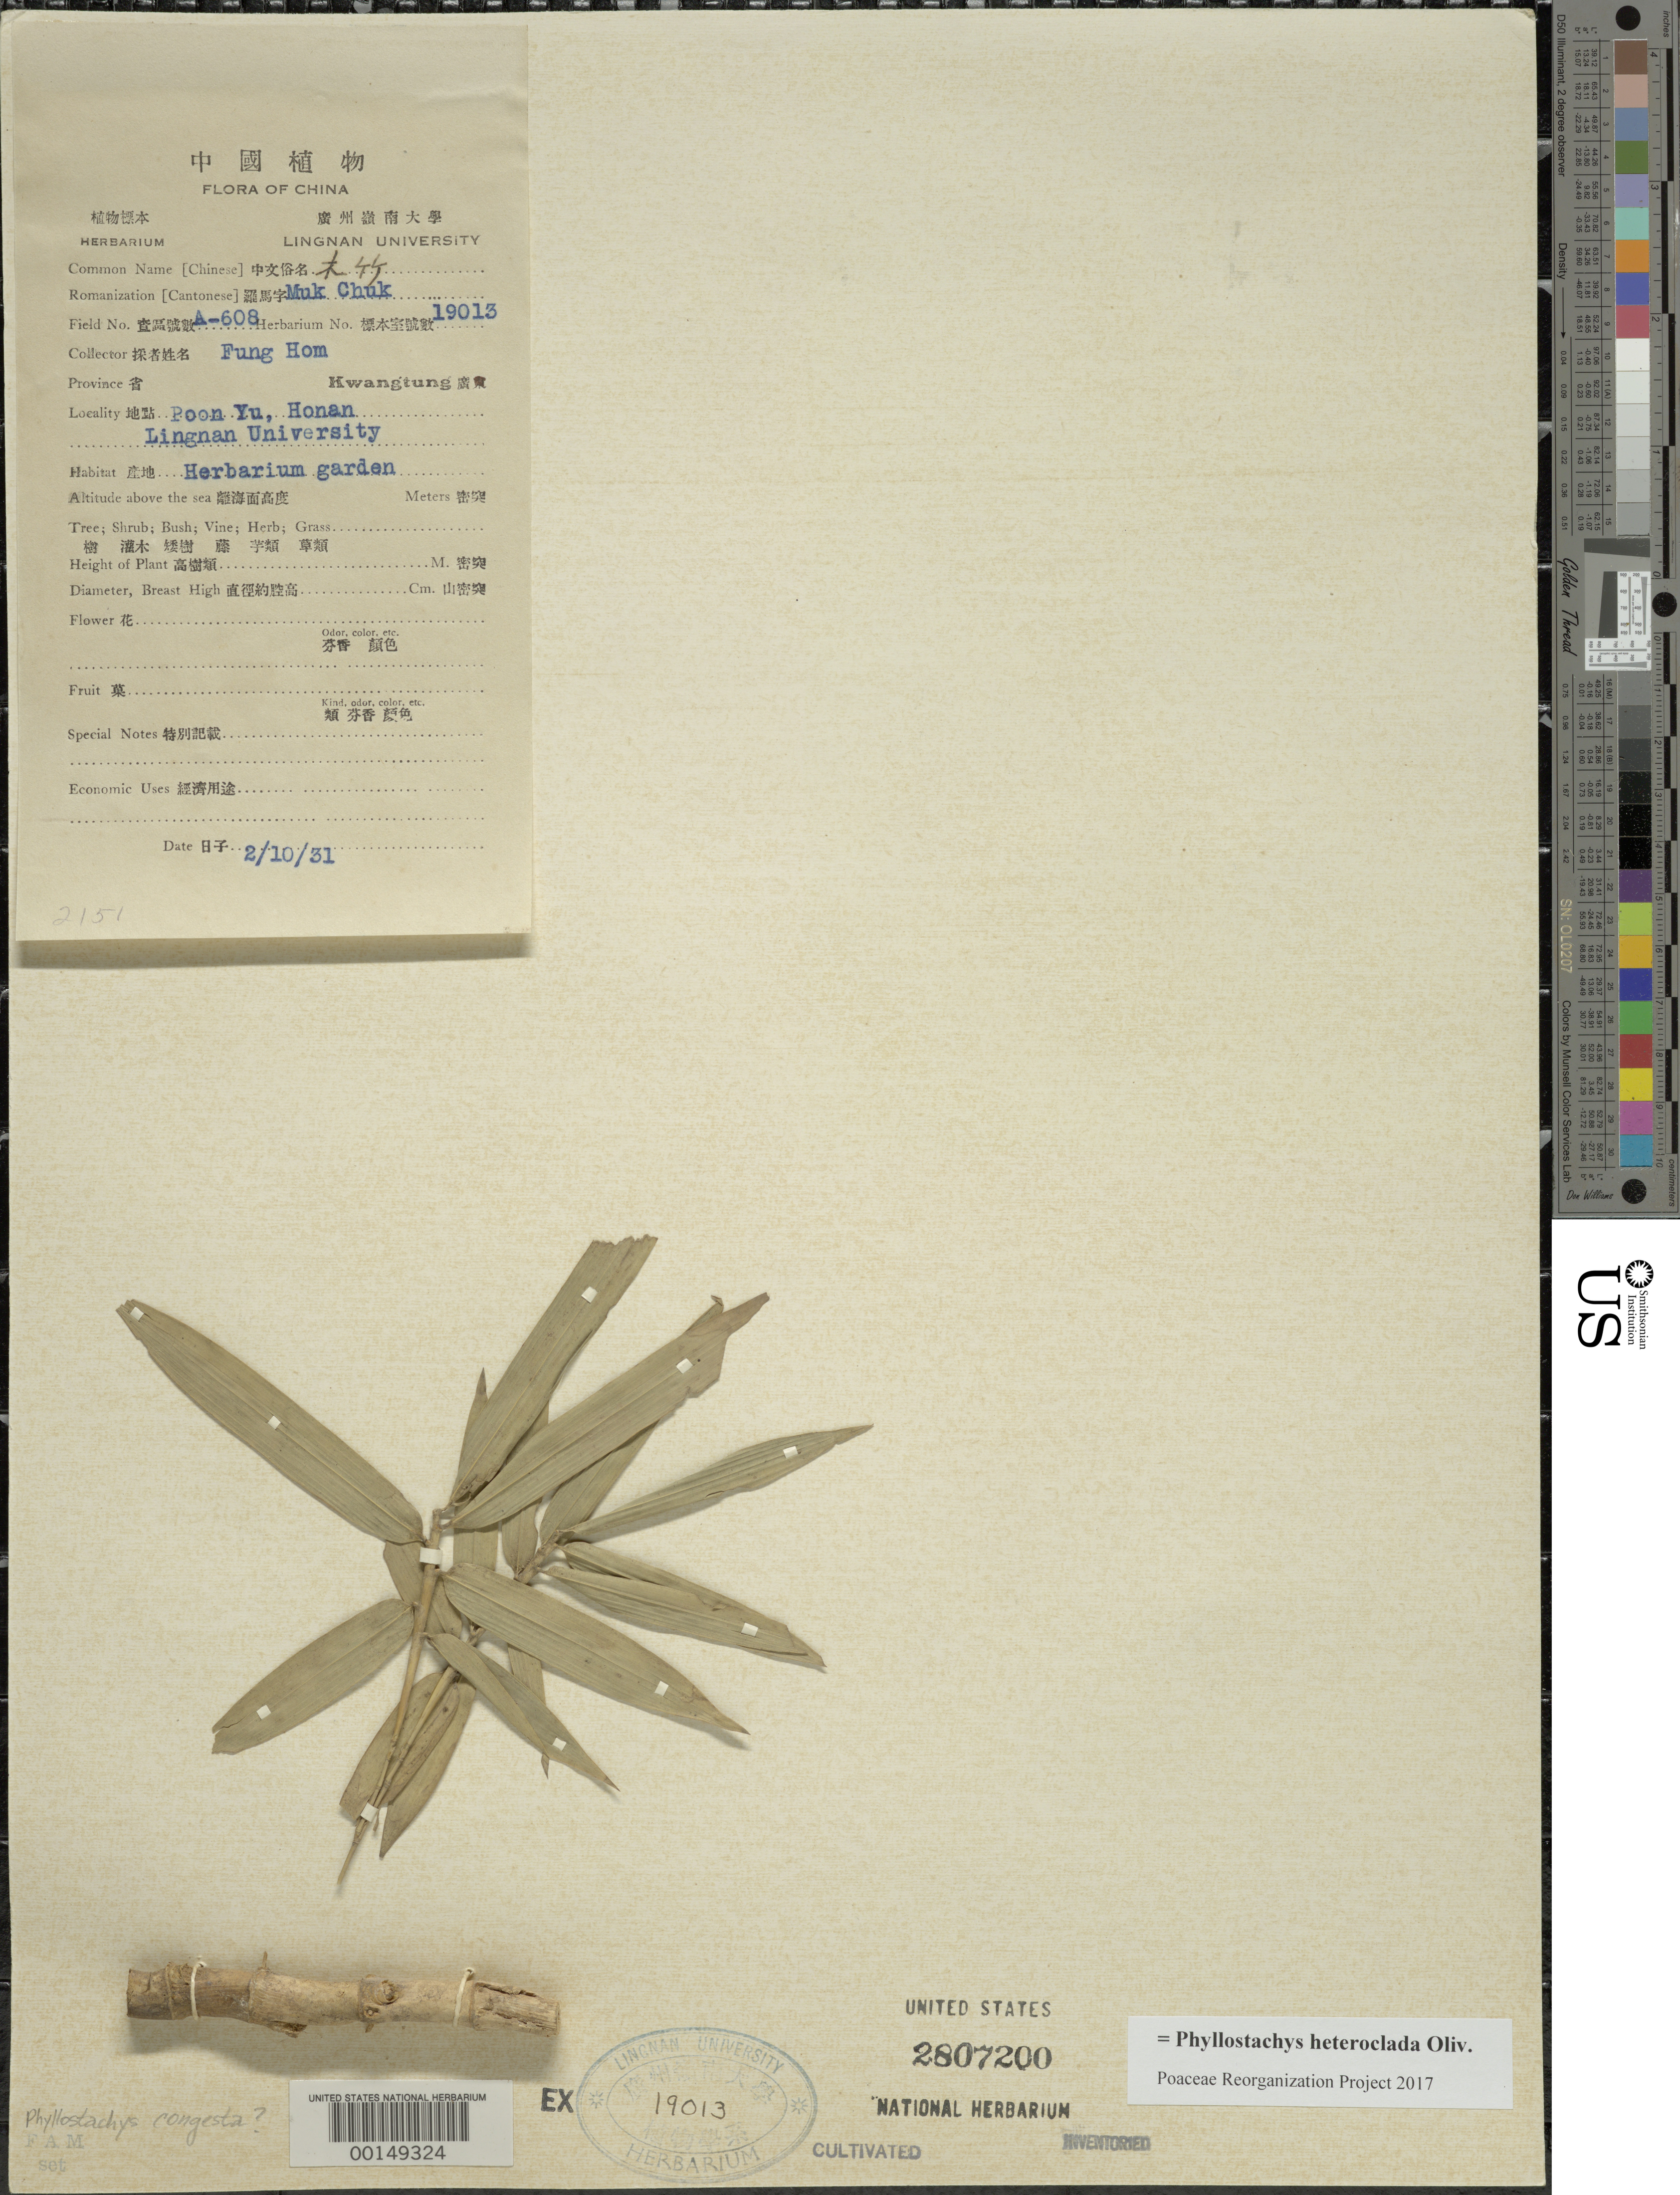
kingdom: Plantae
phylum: Tracheophyta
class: Liliopsida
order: Poales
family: Poaceae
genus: Phyllostachys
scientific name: Phyllostachys heteroclada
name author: Oliv.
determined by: Poaceae Reorganization Project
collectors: H. L. Fung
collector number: A-608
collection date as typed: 02 Oct 1931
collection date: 1931-10-02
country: China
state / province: Guangdong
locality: Lingnan university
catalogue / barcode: US 2807200